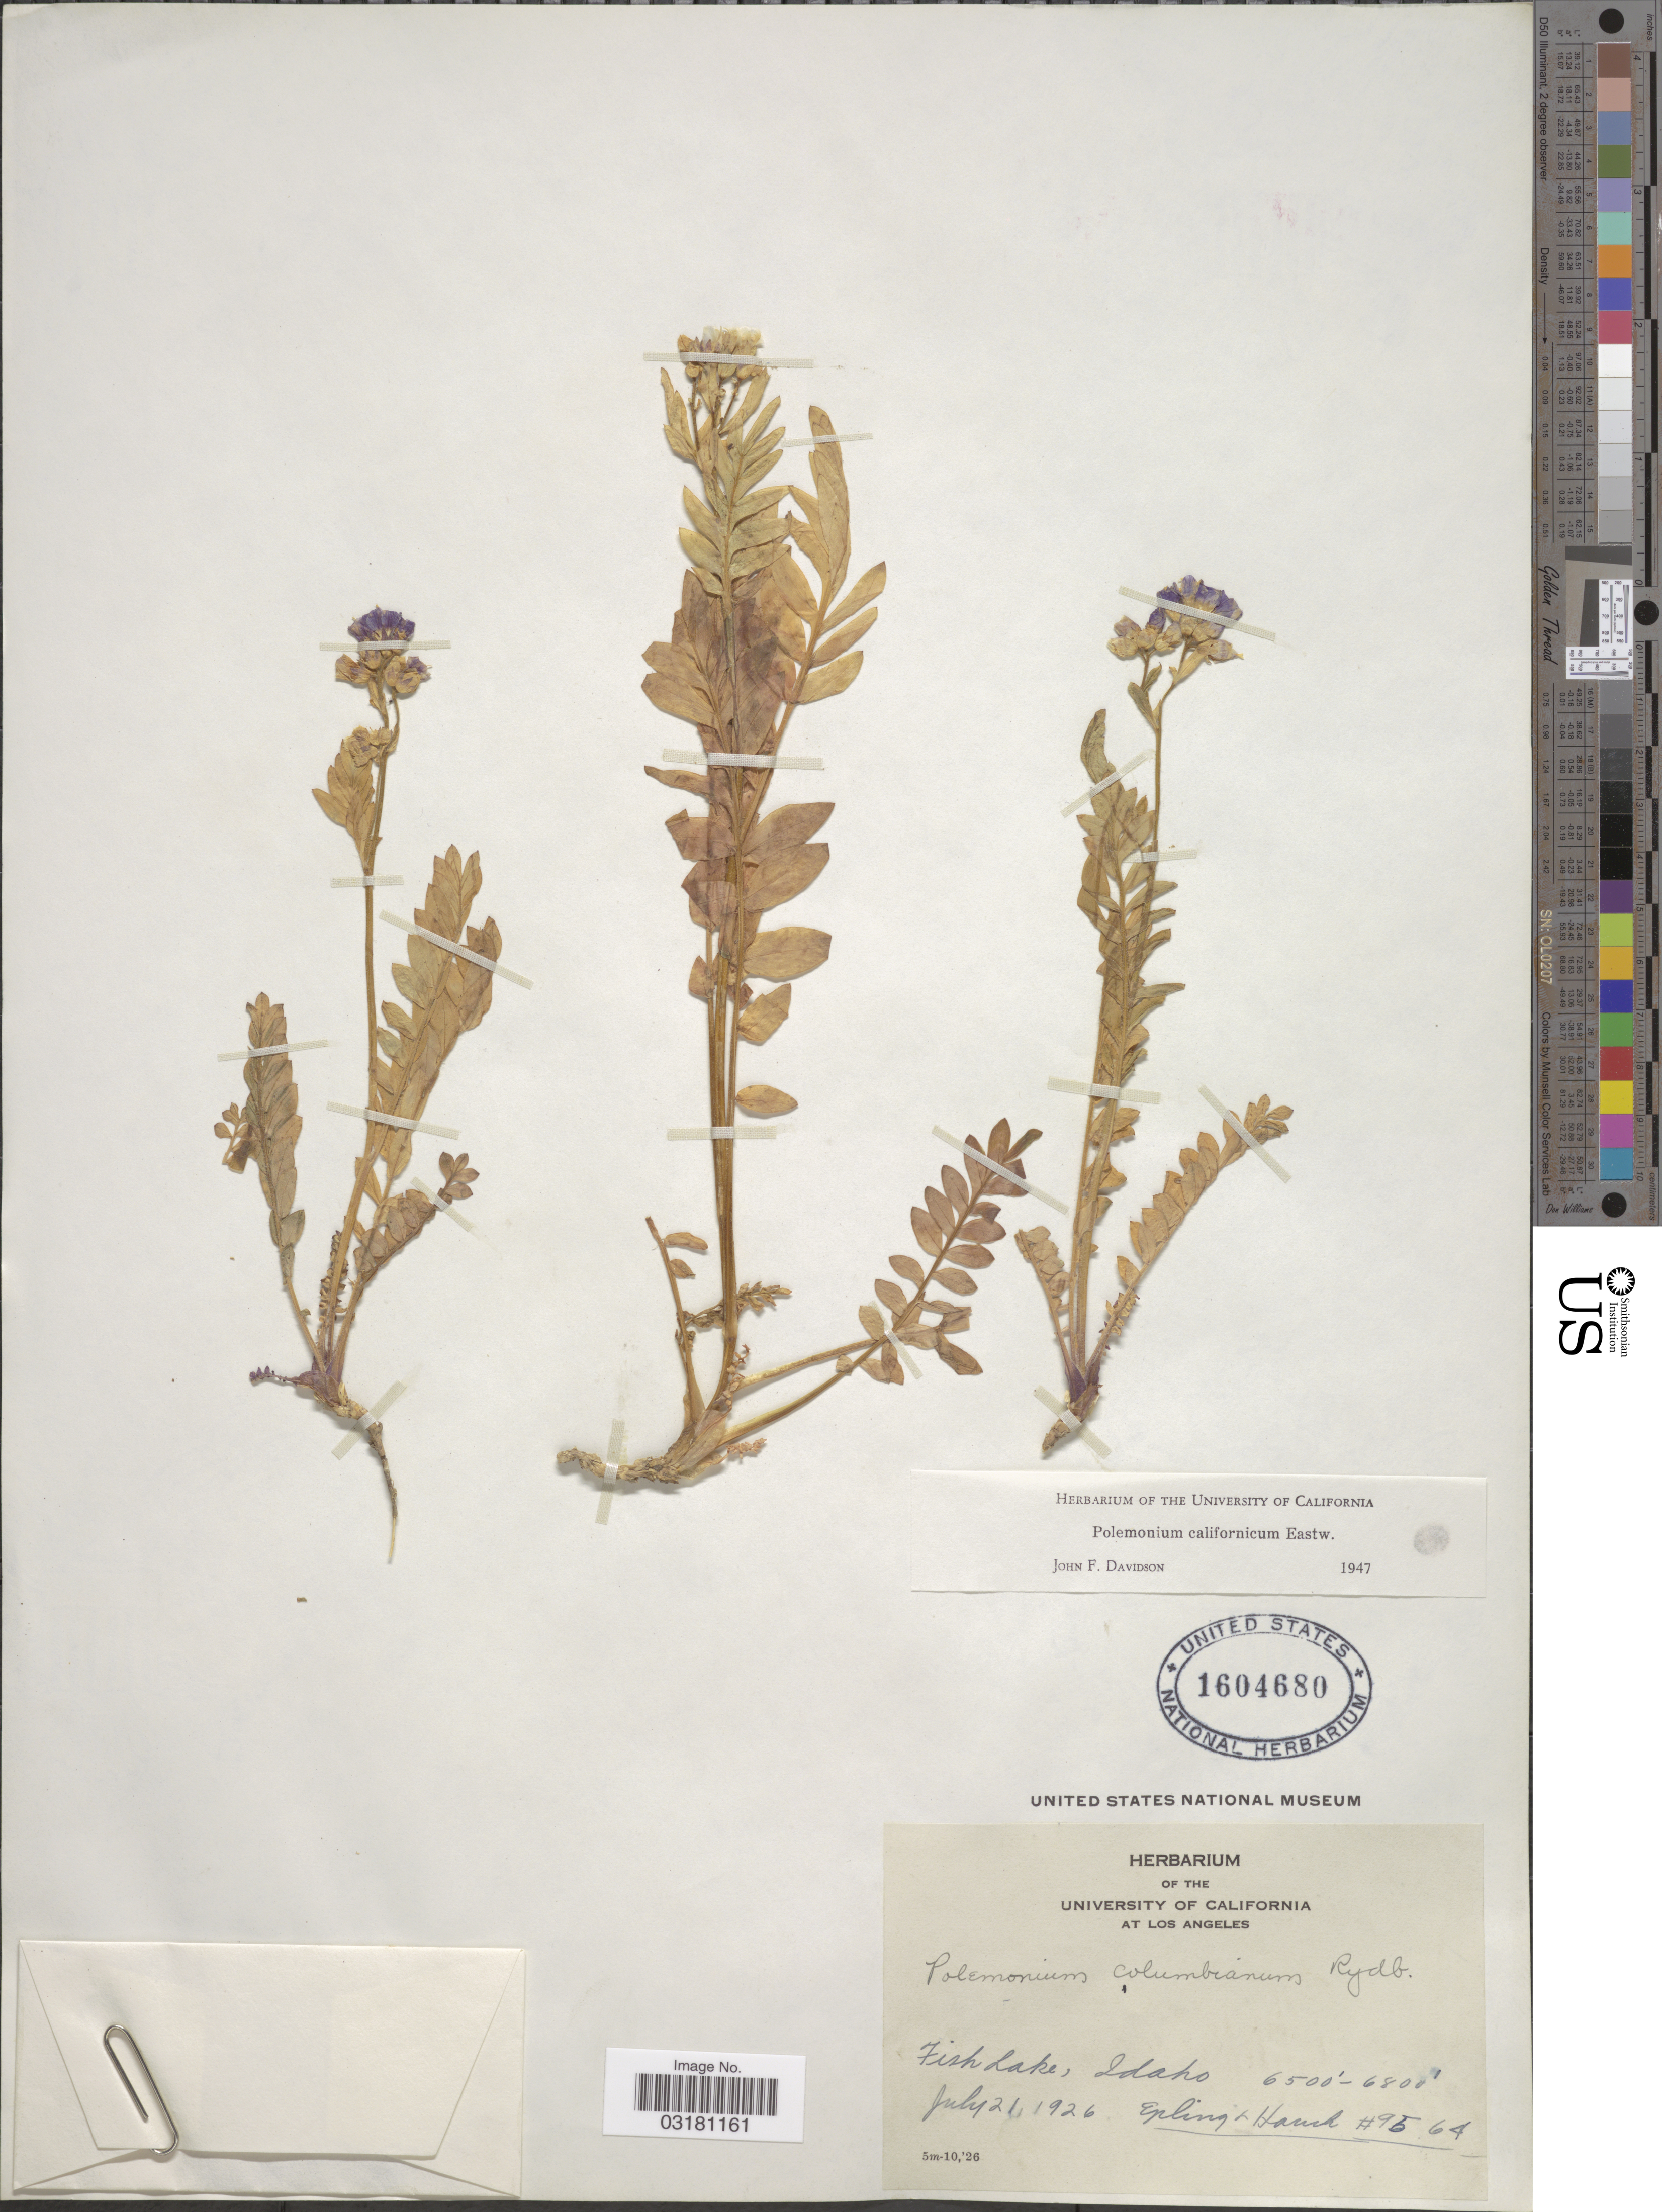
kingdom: Plantae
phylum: Tracheophyta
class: Magnoliopsida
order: Ericales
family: Polemoniaceae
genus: Polemonium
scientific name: Polemonium californicum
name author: Eastw.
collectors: -. Hauch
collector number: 9564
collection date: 1926-07-21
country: United States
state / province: Idaho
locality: Fish Lake.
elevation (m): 1981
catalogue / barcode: US 1604680